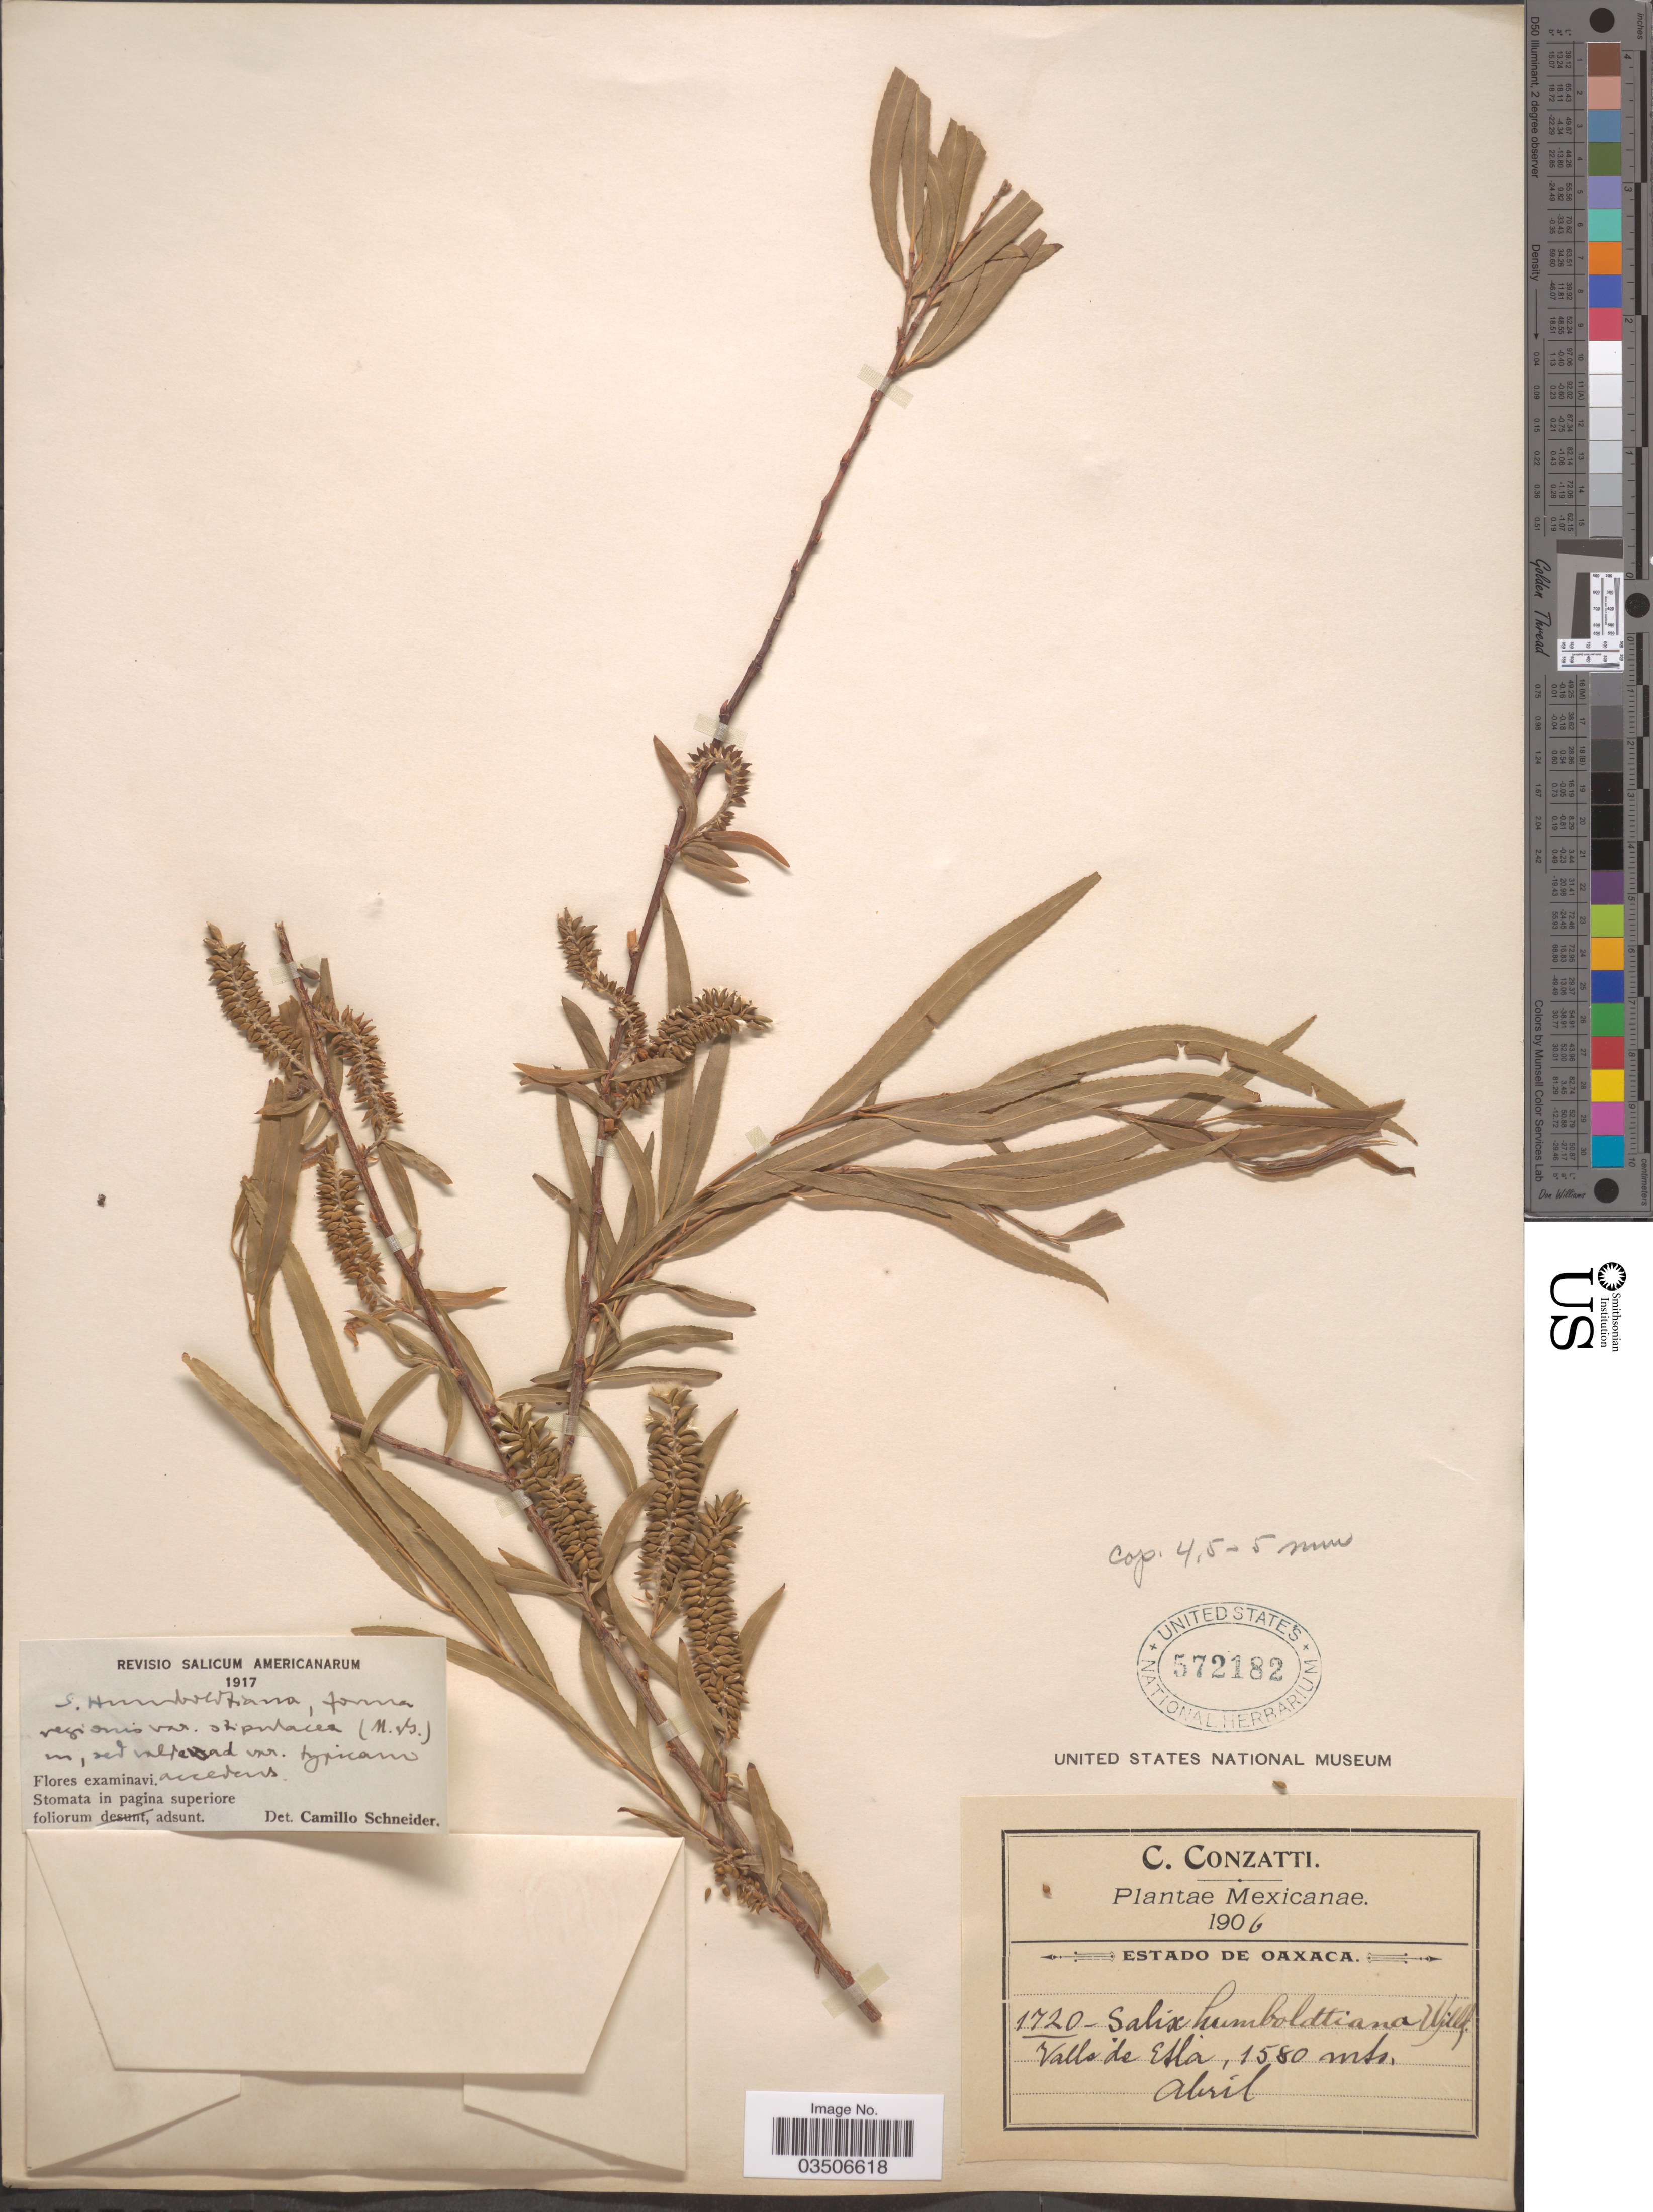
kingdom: Plantae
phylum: Tracheophyta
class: Magnoliopsida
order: Malpighiales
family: Salicaceae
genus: Salix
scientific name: Salix cordata x S. sericea Marshall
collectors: C. Conzatti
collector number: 1720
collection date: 1906-04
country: Mexico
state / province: Oaxaca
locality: Estado de Oaxaca. Valle de Etla.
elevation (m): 1580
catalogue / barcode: US 572182